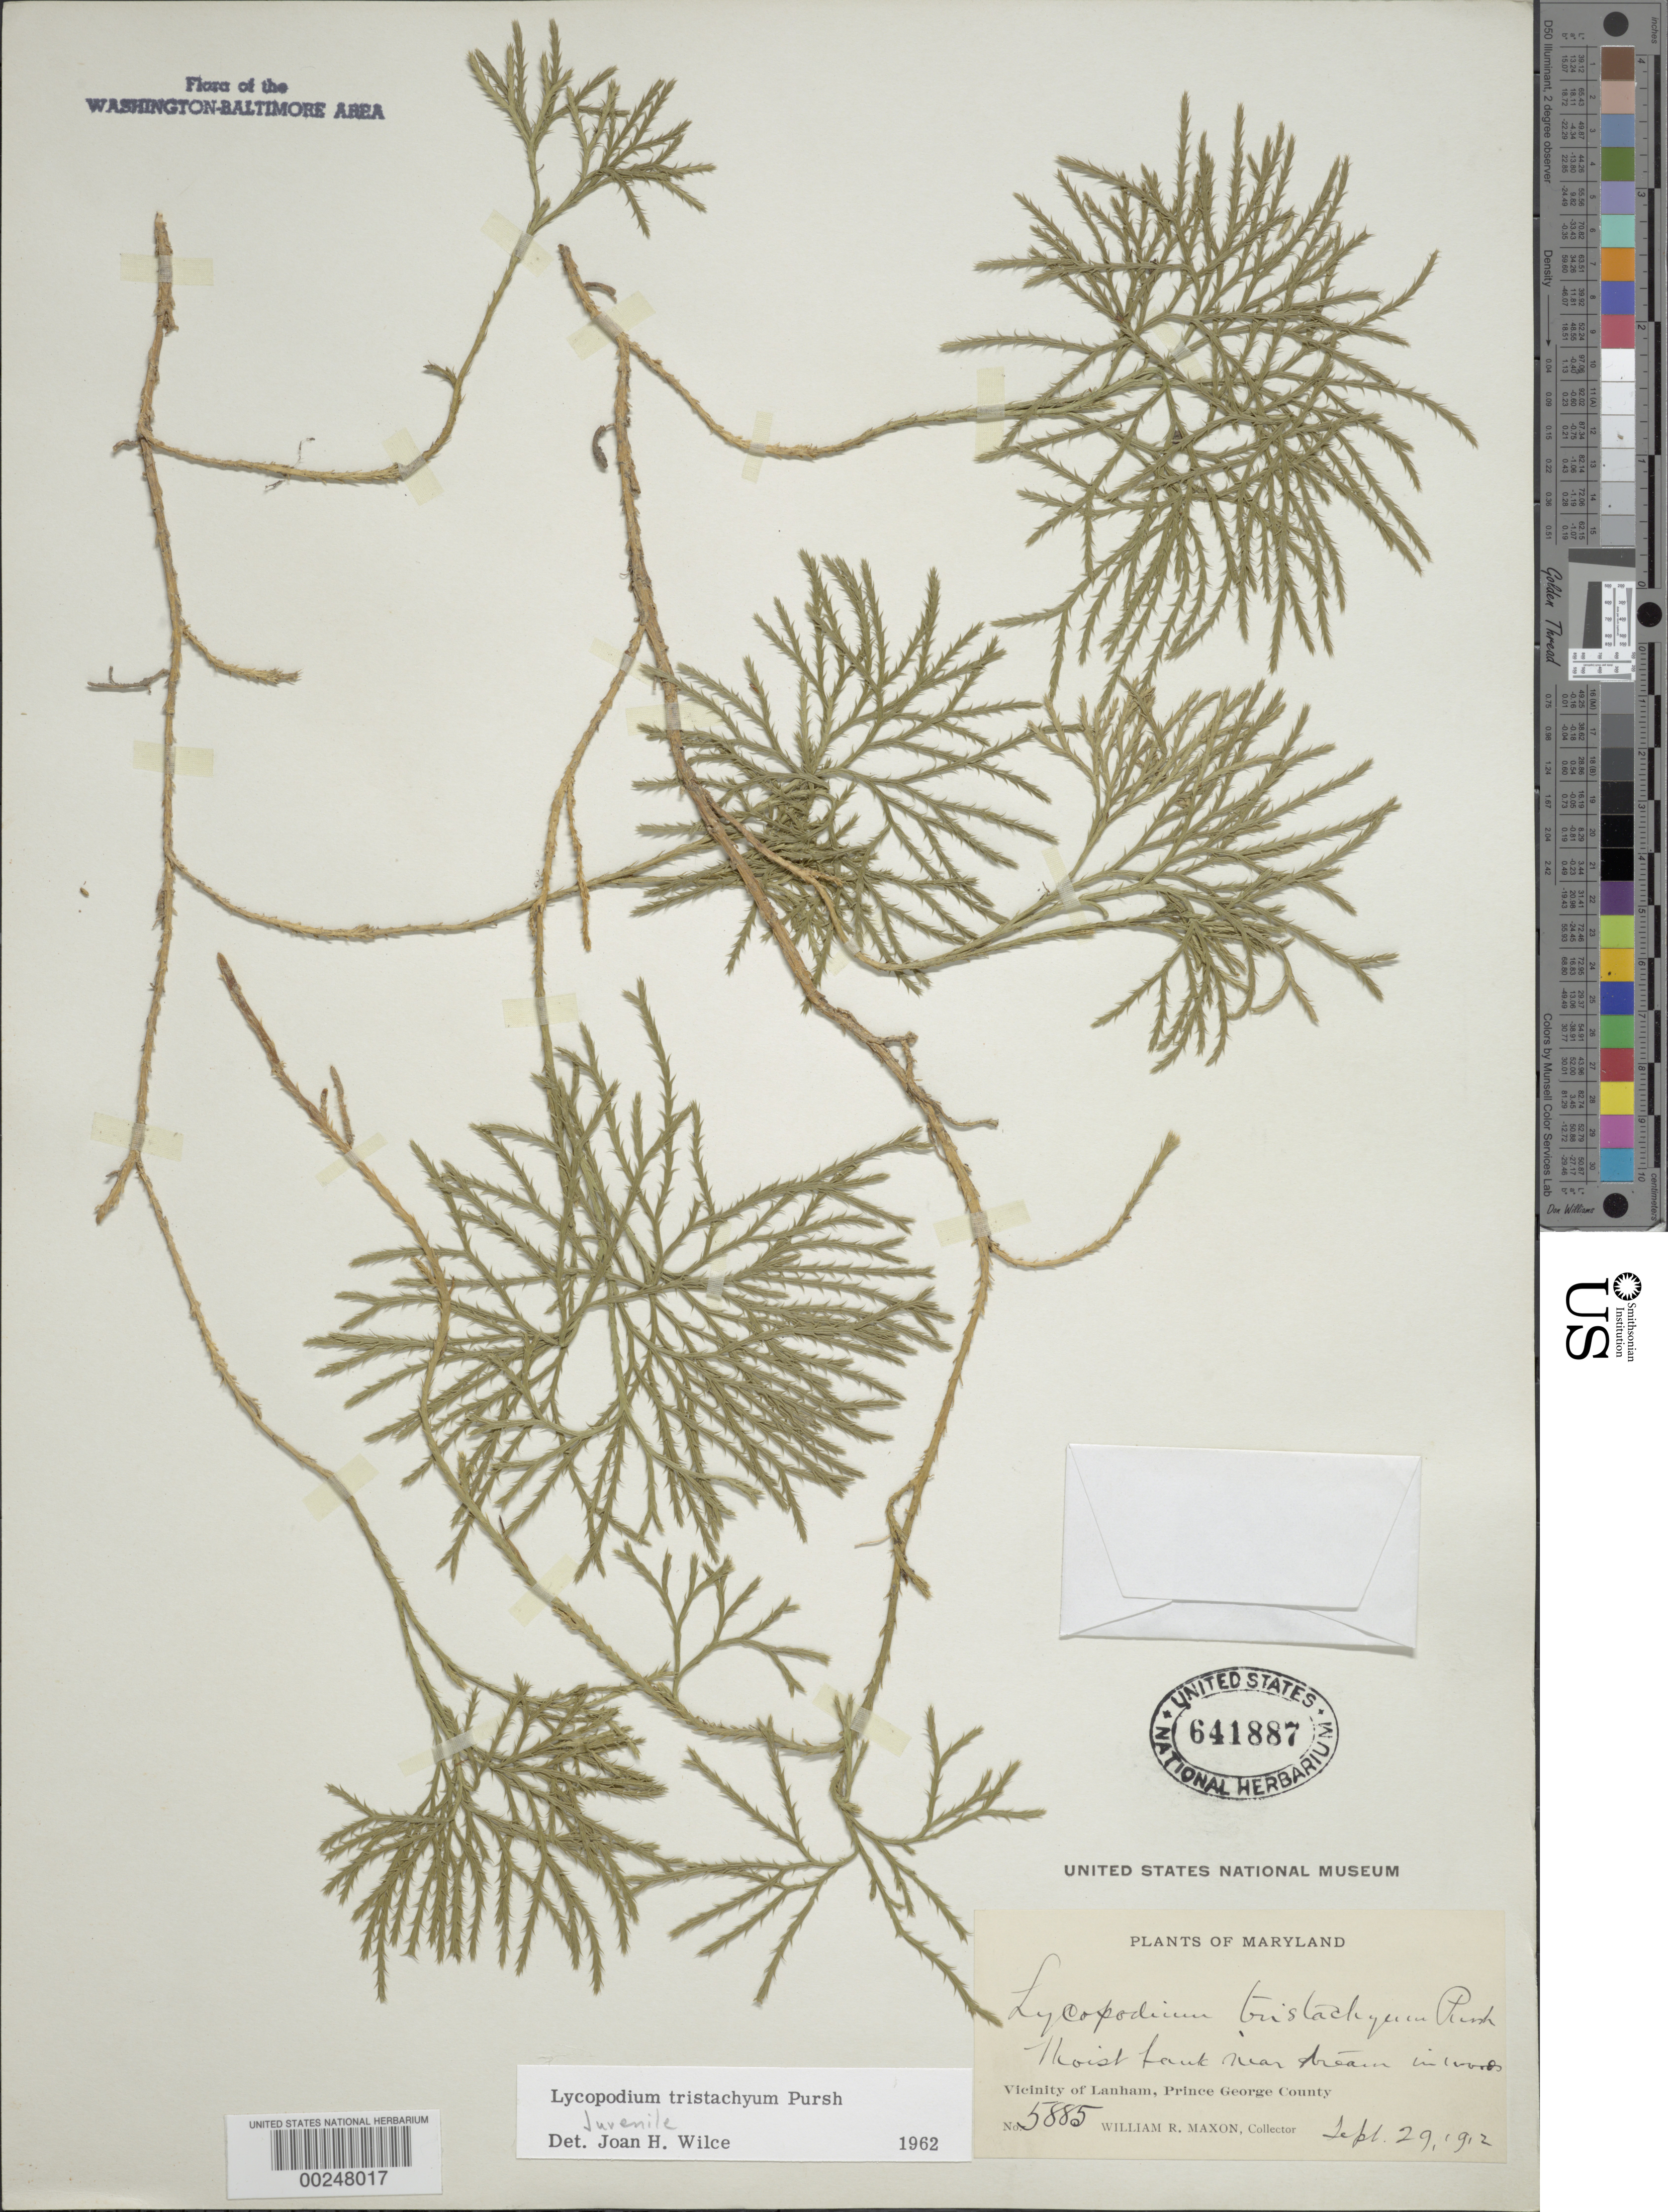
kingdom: Plantae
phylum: Tracheophyta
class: Lycopodiopsida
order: Lycopodiales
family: Lycopodiaceae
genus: Diphasiastrum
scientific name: Diphasiastrum tristachyum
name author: (Pursh) Holub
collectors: W. R. Maxon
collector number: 5885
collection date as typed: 29 Sep 1912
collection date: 1912-09-29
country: United States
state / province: Maryland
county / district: Prince George's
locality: Lanham vicinity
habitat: Moist bank near stream in woods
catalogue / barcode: US 641887